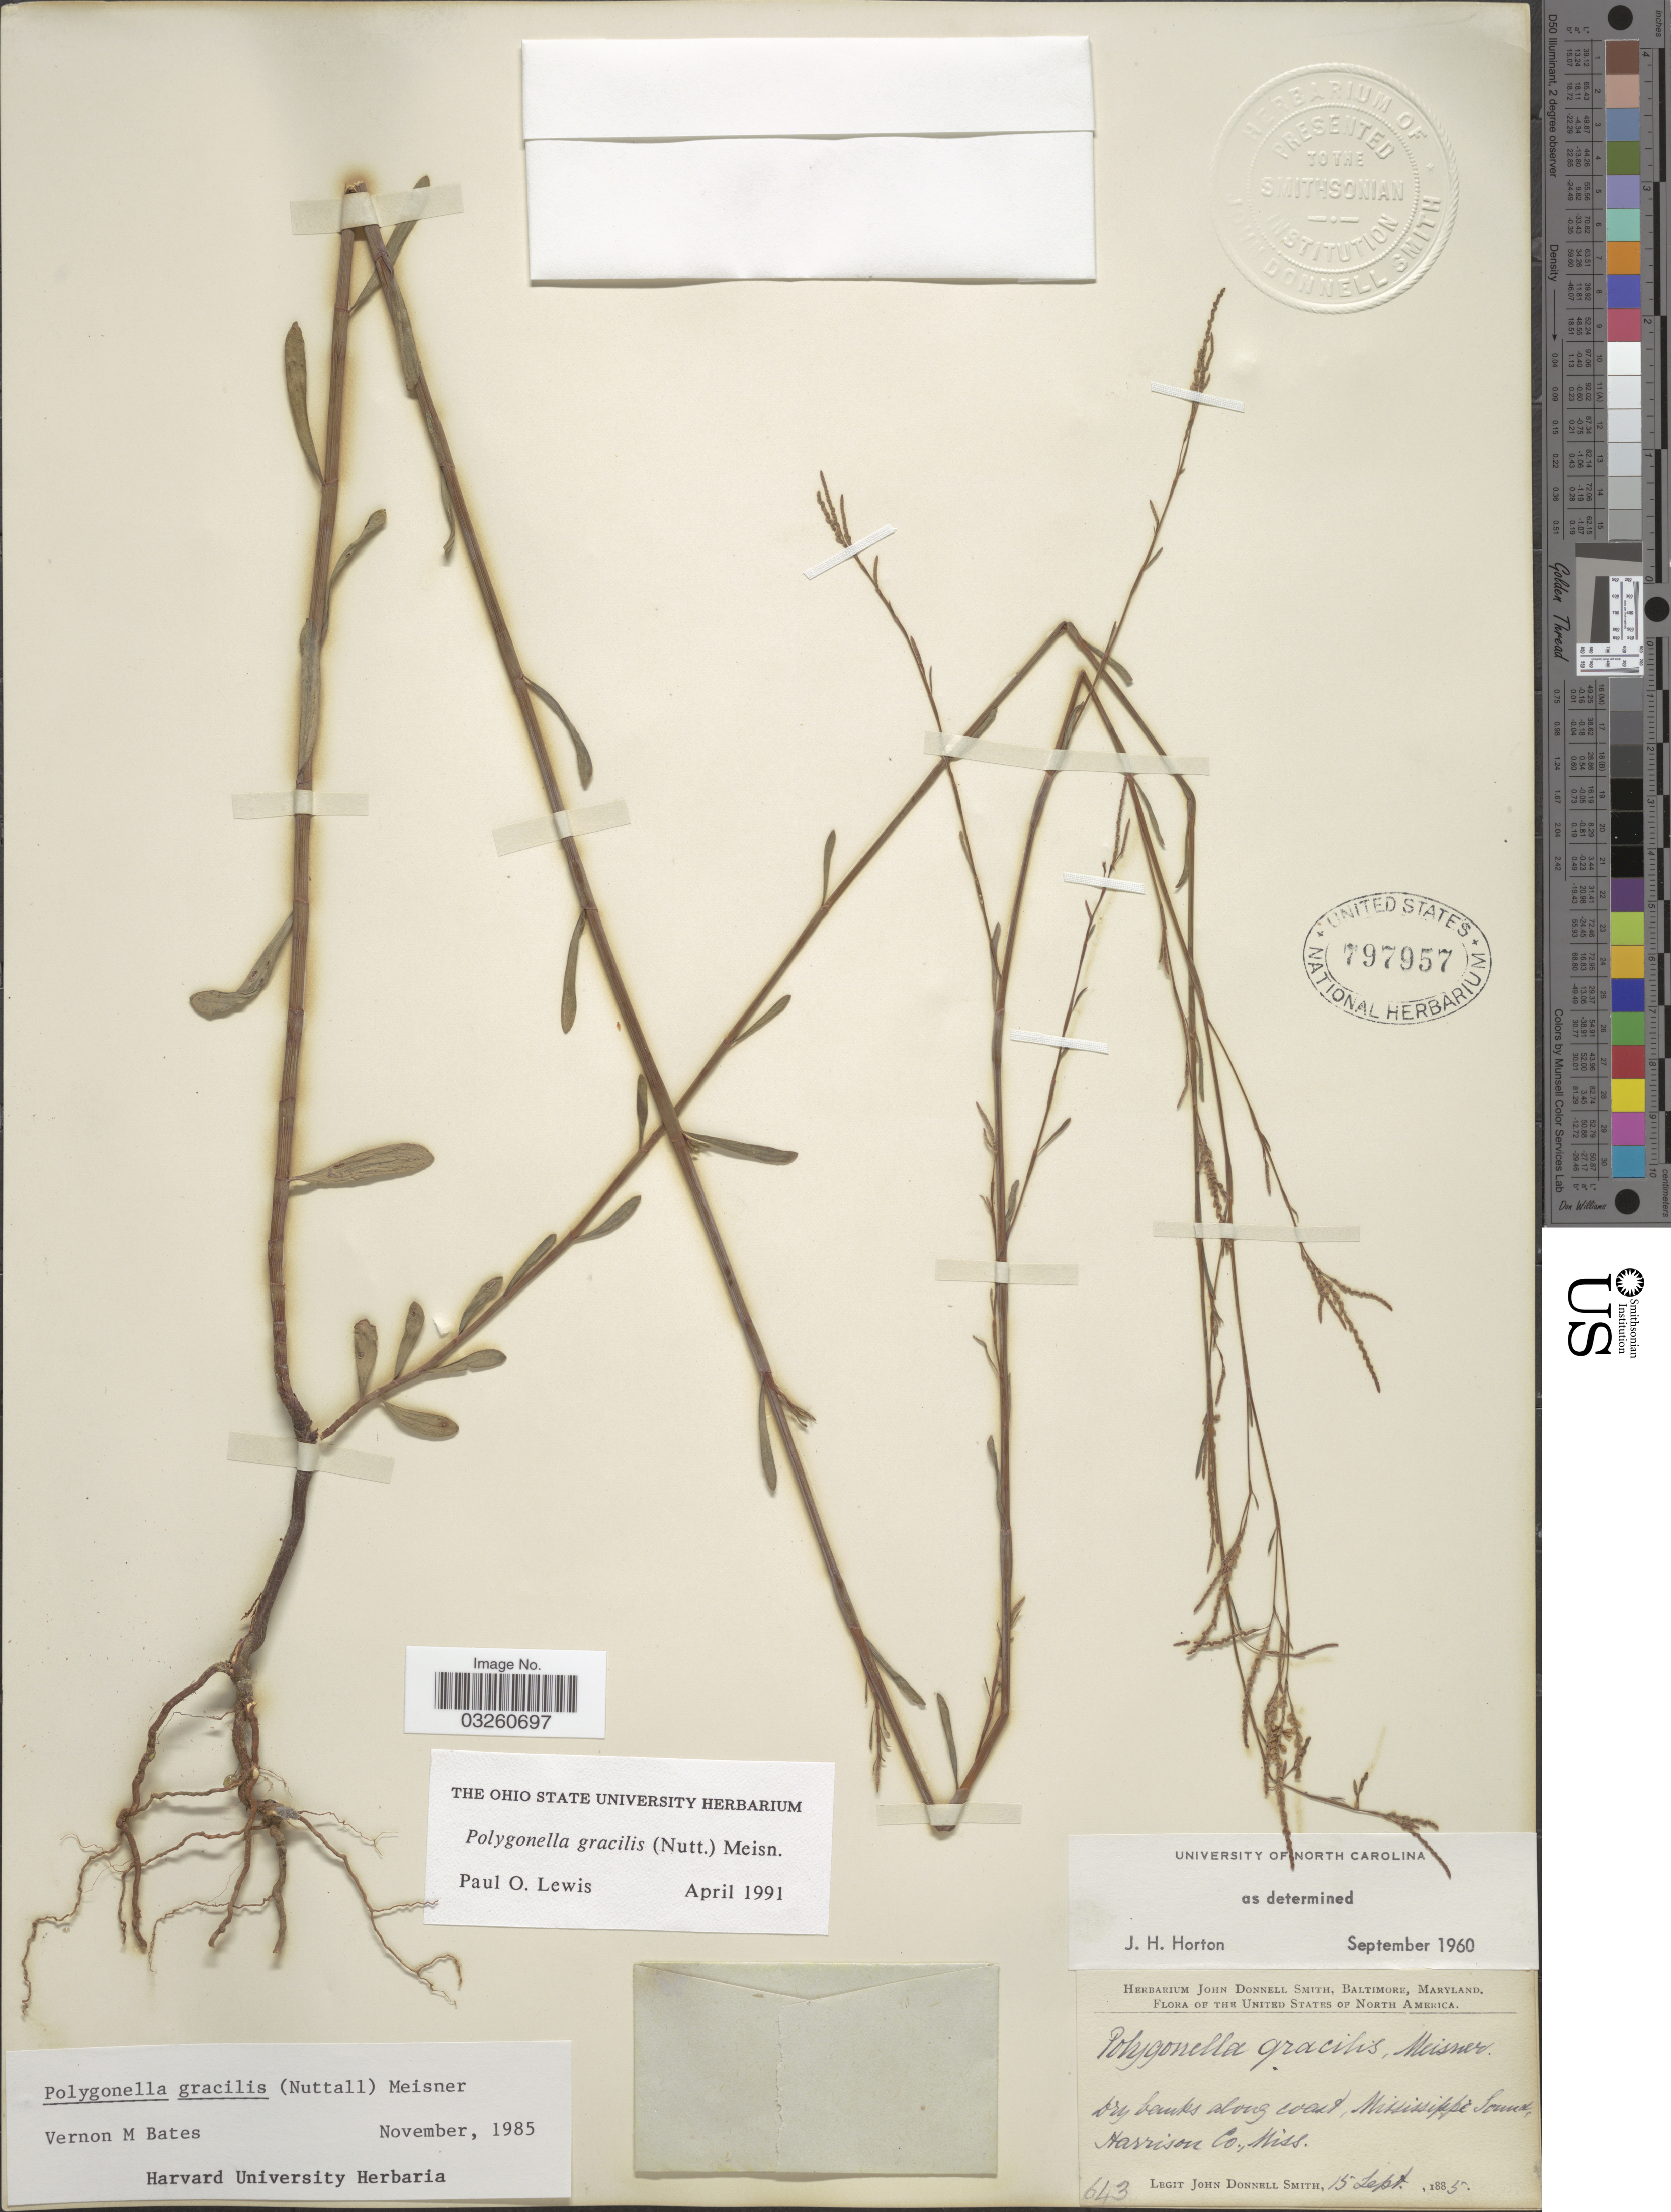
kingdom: Plantae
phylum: Tracheophyta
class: Magnoliopsida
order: Caryophyllales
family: Polygonaceae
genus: Polygonella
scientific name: Polygonella gracilis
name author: (Nutt.) Meisn.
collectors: J. Donnell Smith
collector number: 643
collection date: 1885-09-15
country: United States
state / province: Mississippi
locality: Dry banks along coast, Mississippi Sound, Harrison Co.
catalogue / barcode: US 797957